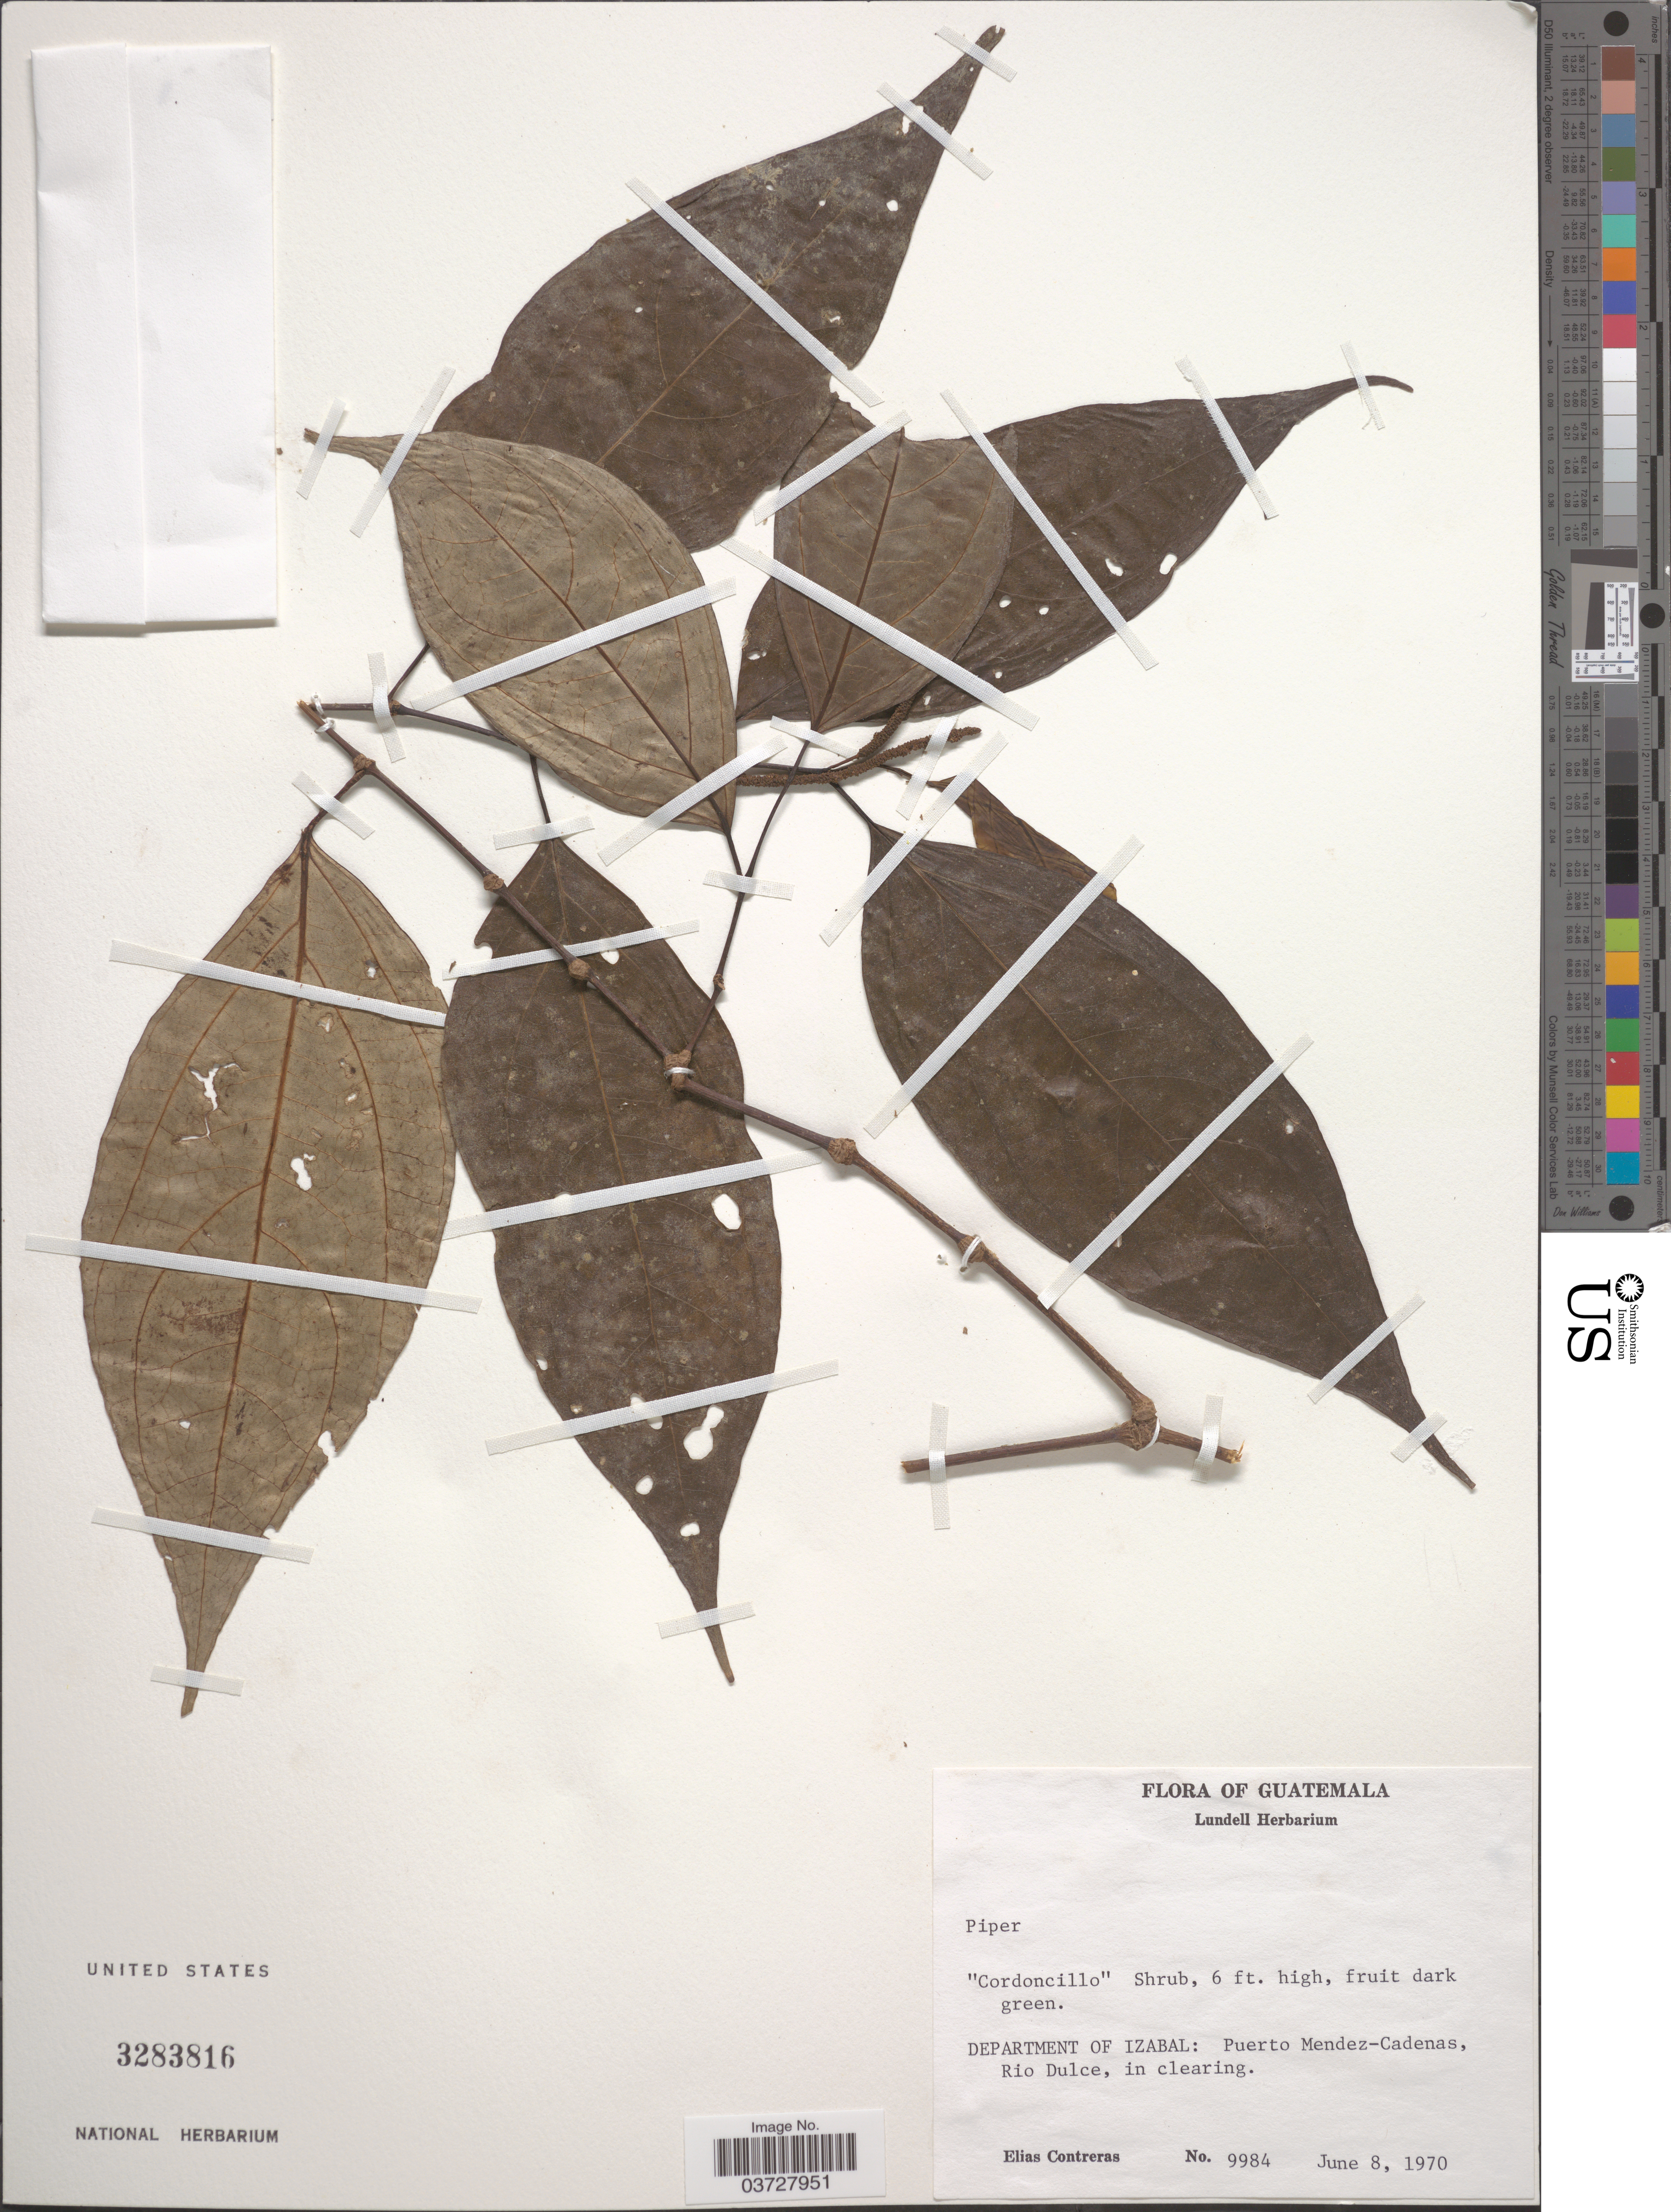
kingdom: Plantae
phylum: Tracheophyta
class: Magnoliopsida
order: Piperales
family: Piperaceae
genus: Piper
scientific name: Piper sp.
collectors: E. Contreras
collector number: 9984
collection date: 1970-06-08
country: Guatemala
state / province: Izabal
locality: Department of Izabal: Puerto Mendez-Cadenas, Rio Dulce, in clearing.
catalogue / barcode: US 3283816